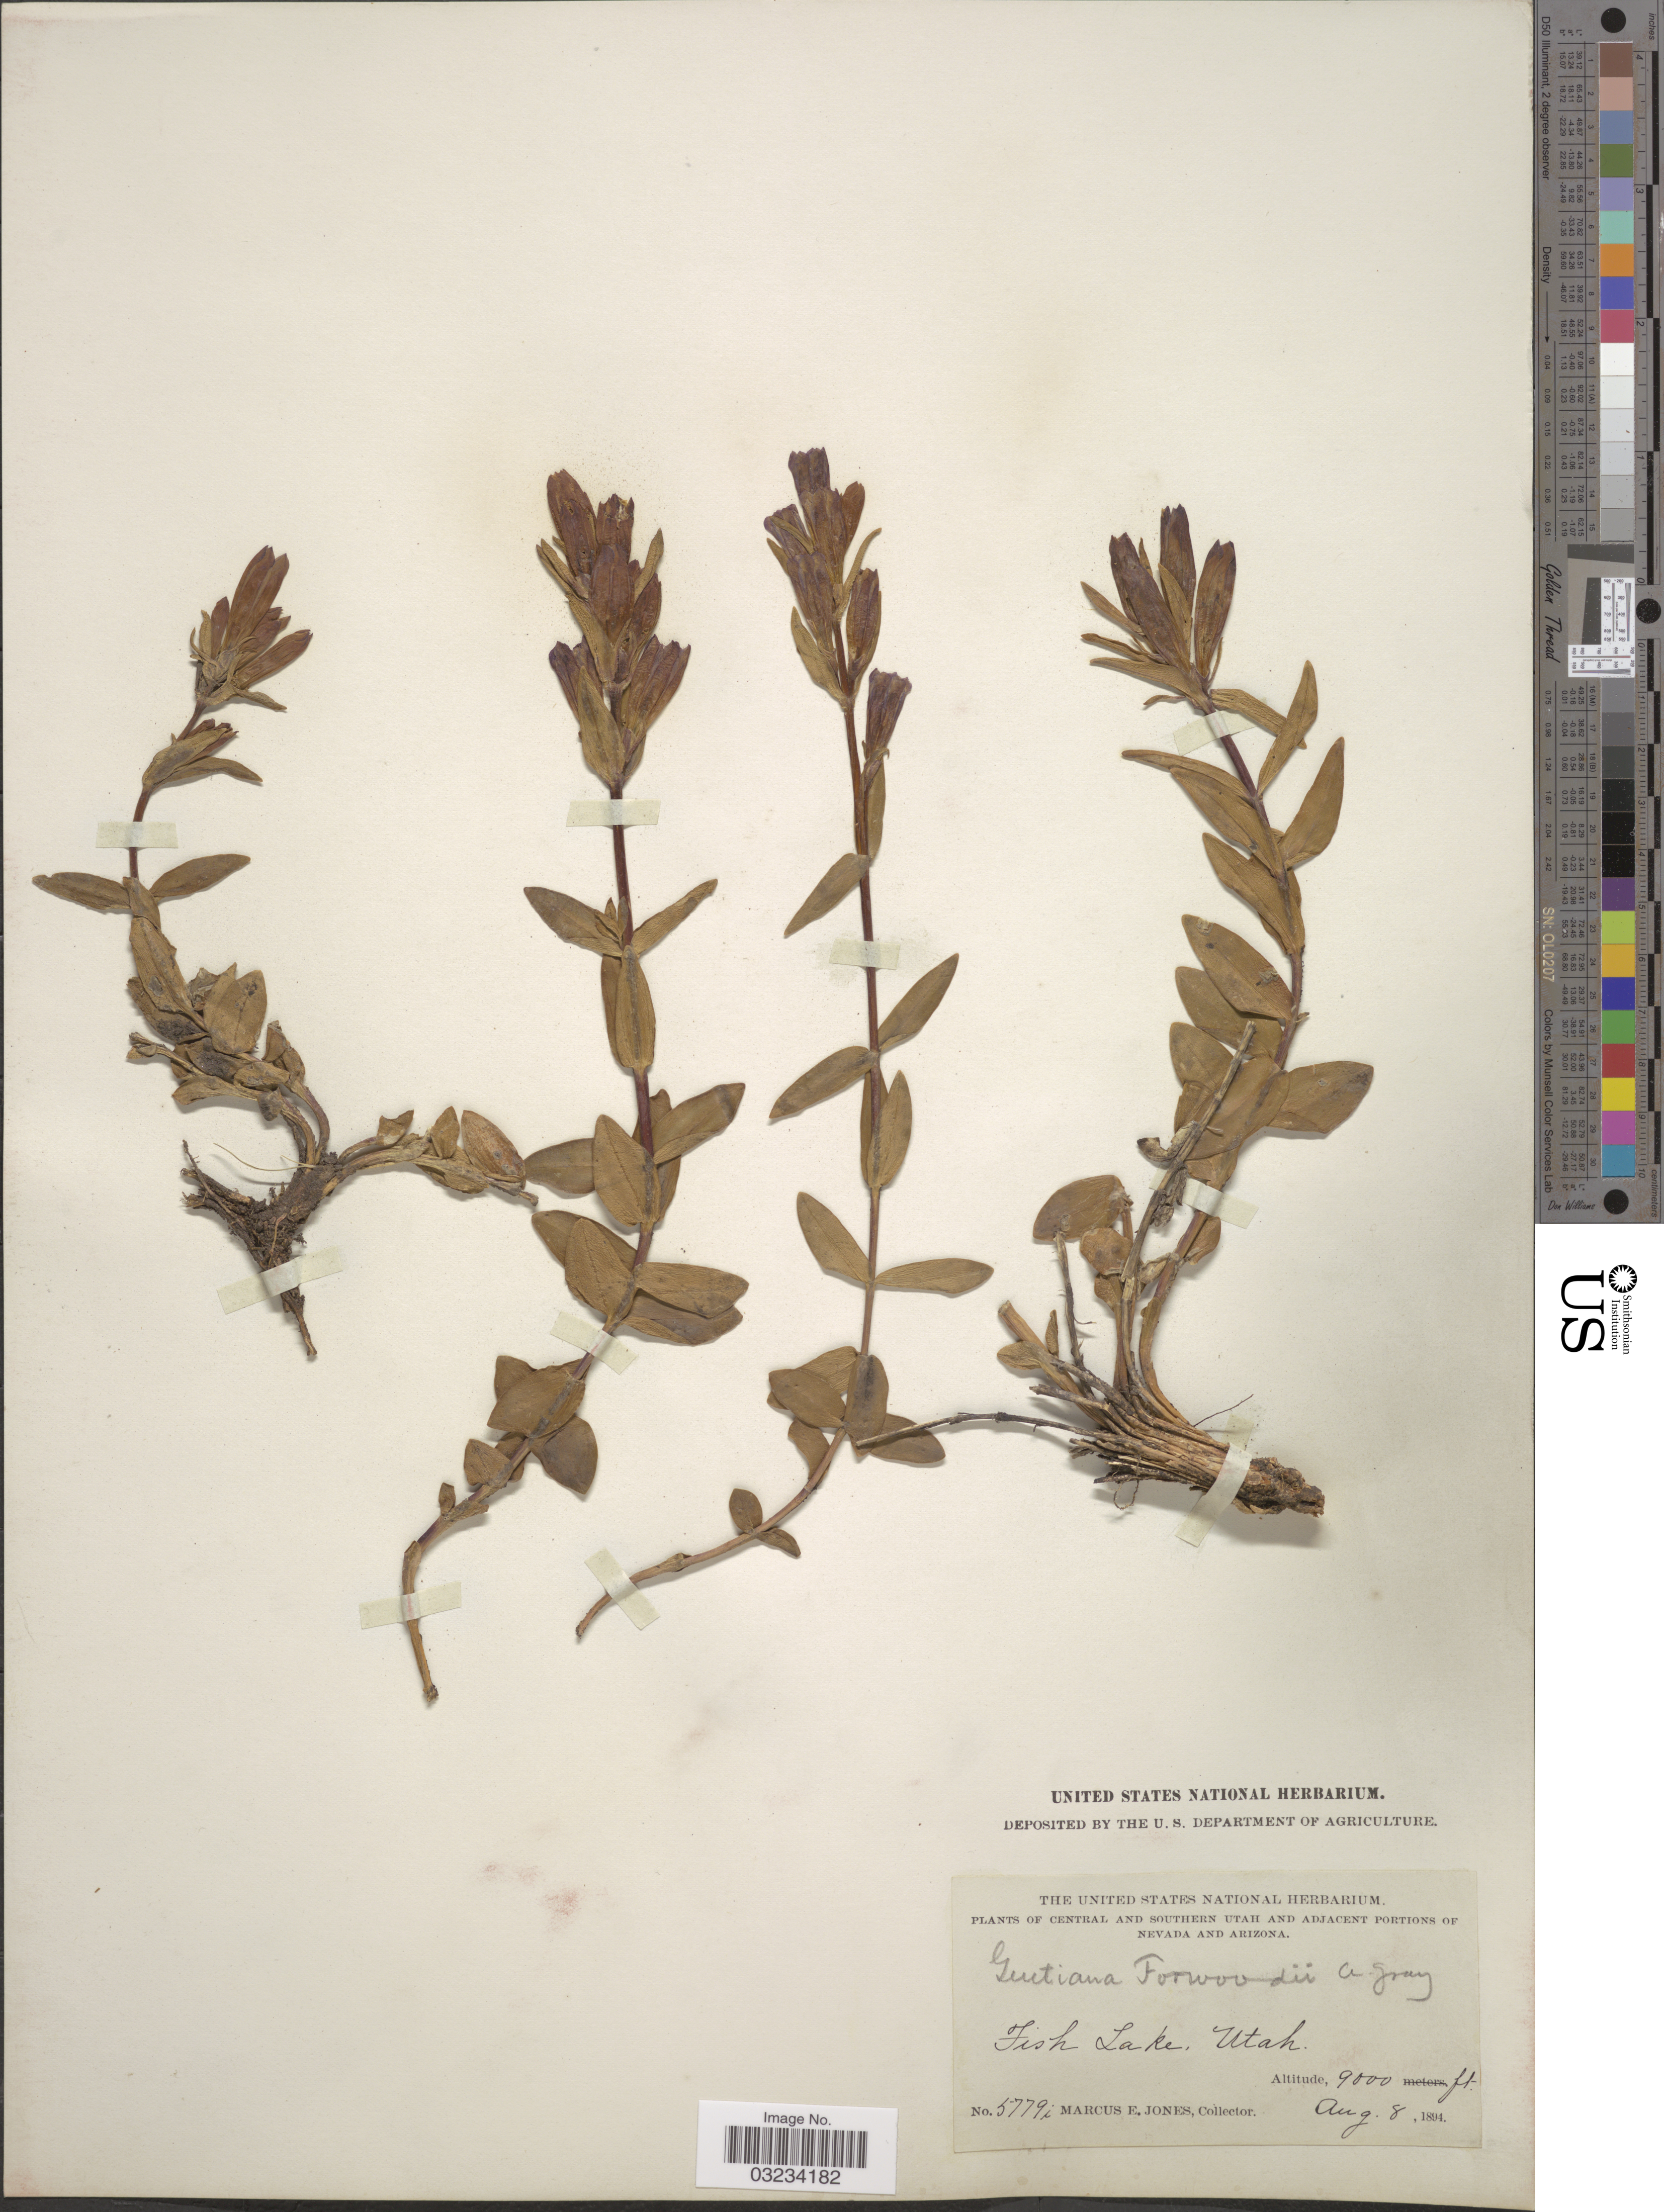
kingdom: Plantae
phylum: Tracheophyta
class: Magnoliopsida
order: Gentianales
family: Gentianaceae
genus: Gentiana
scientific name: Gentiana forwoodii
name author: A. Gray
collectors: M. E. Jones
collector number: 5779i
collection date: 1894-08-08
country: United States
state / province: Utah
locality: Central and Southern Utah, Fish Lake.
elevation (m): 2743